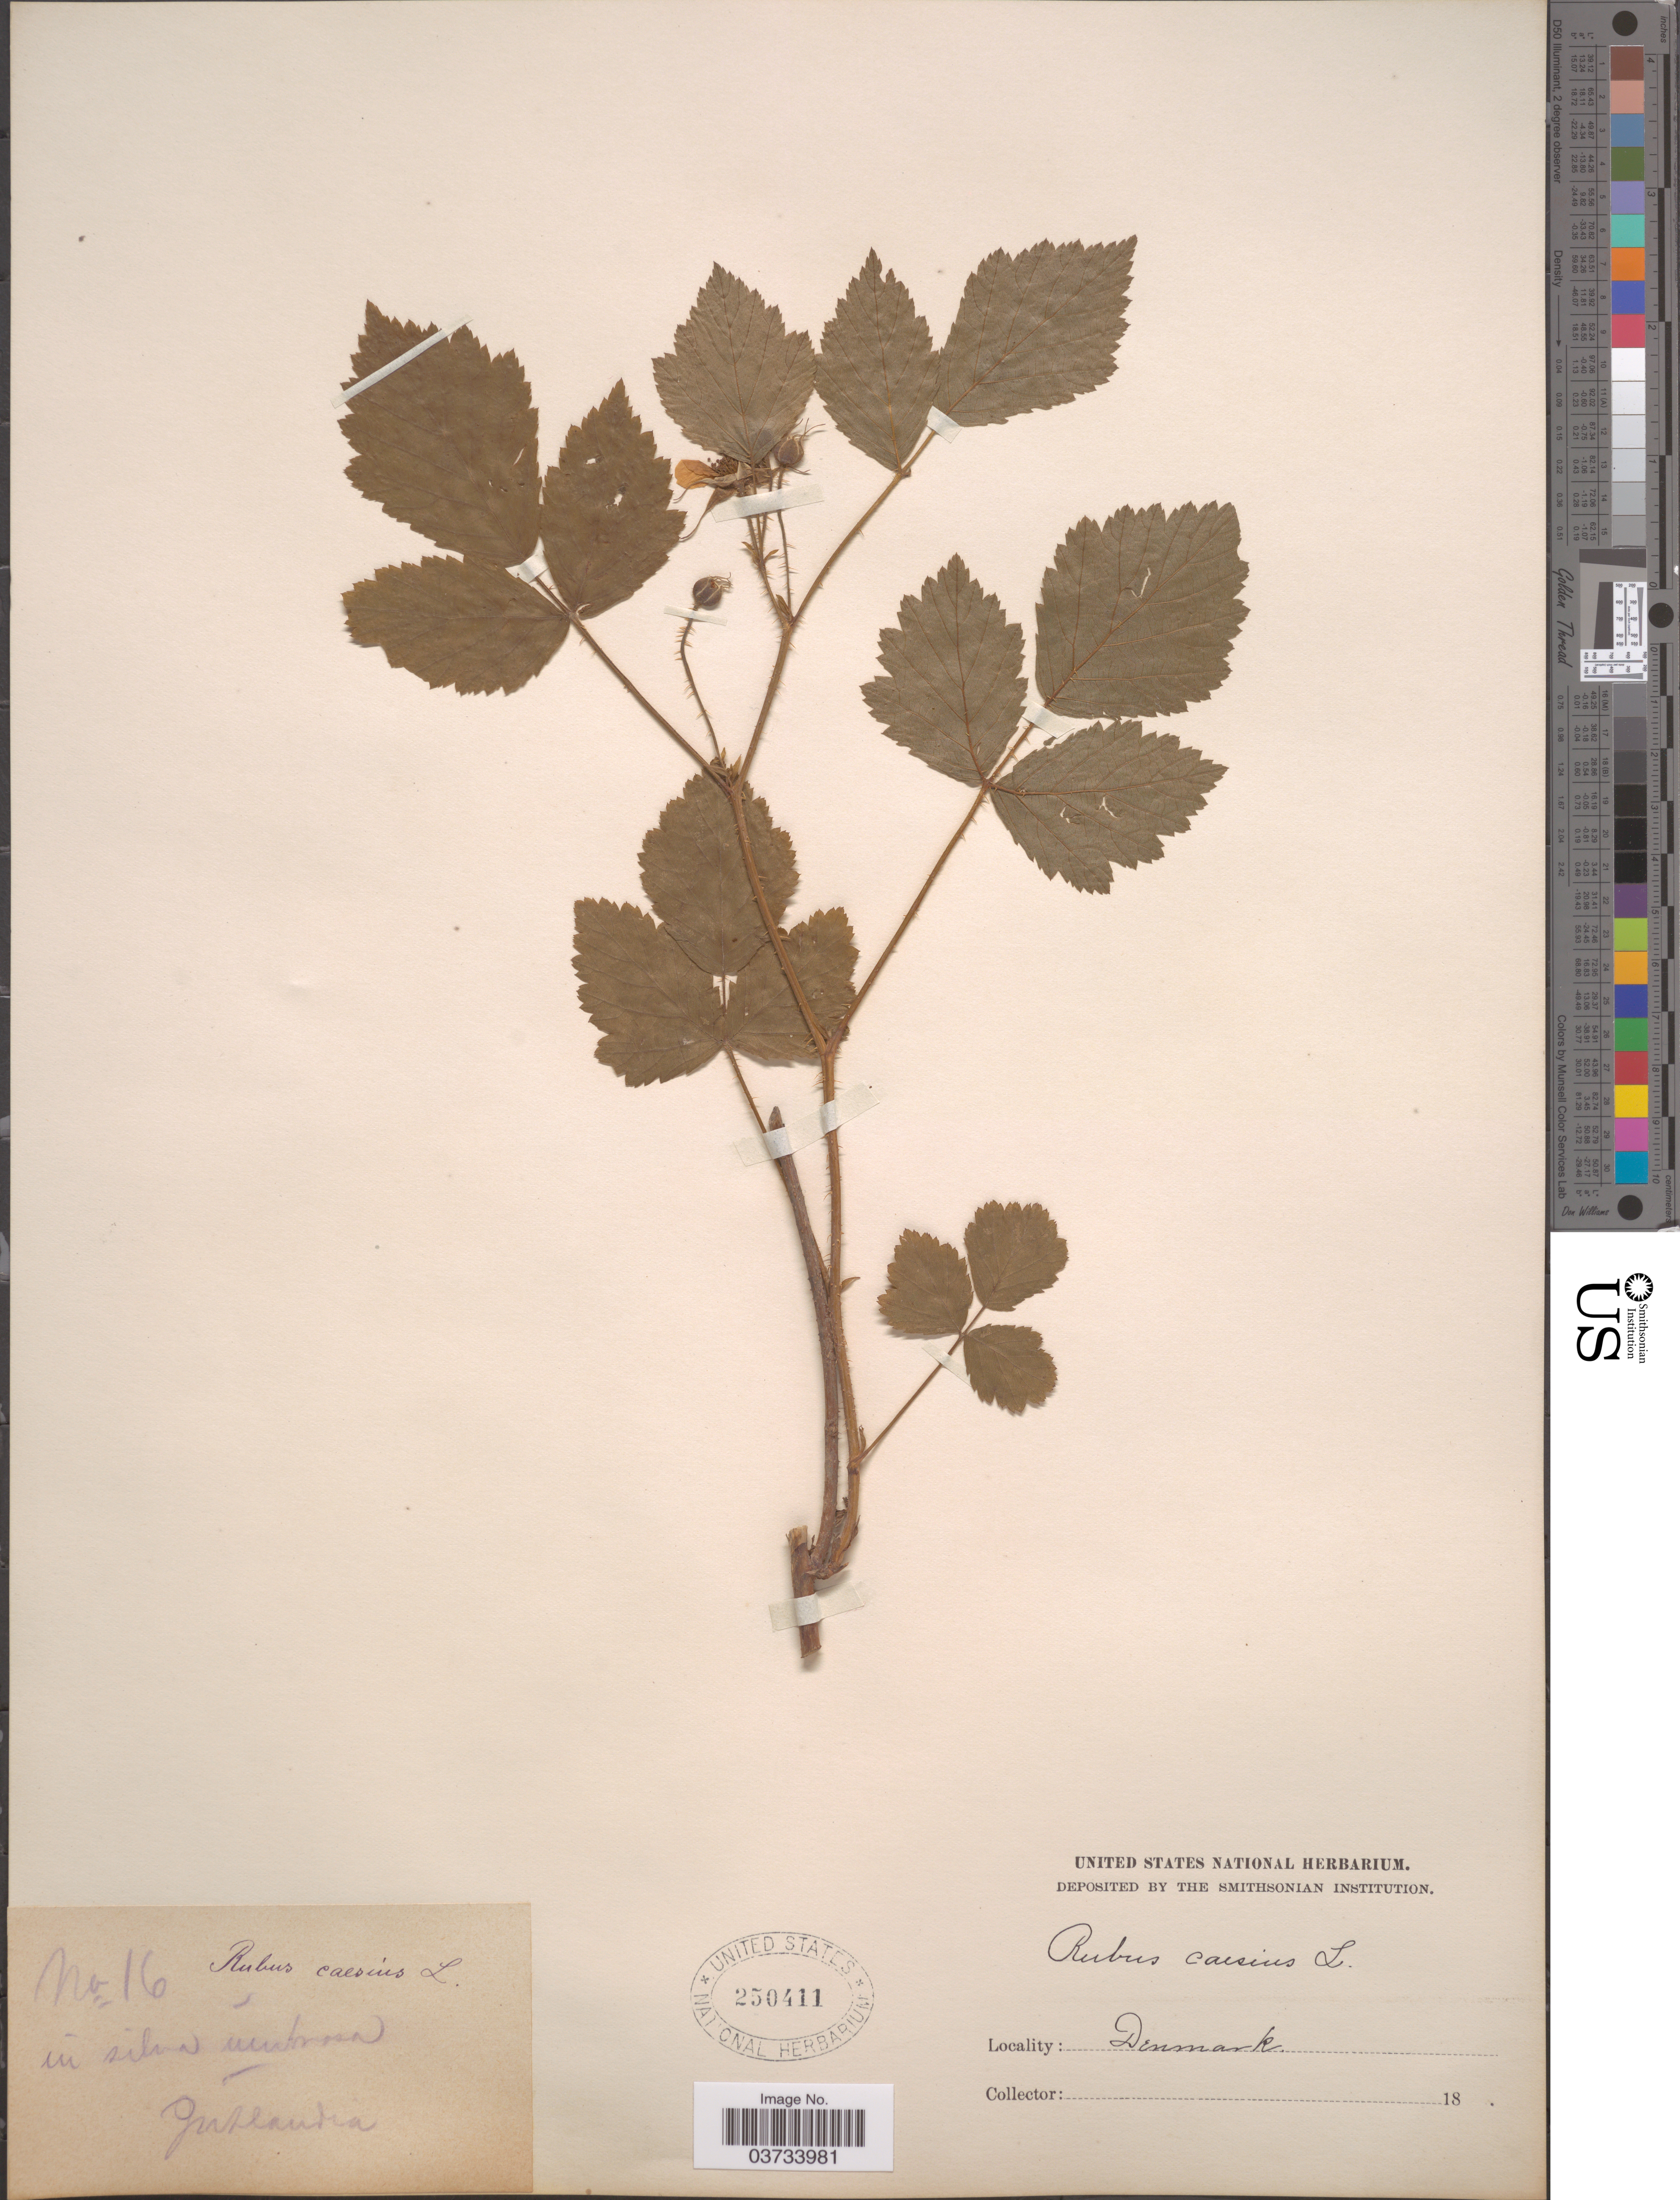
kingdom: Plantae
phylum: Tracheophyta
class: Magnoliopsida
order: Rosales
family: Rosaceae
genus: Rubus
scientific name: Rubus caesius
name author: L.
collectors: ex herb. United States National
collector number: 16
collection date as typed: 18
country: Denmark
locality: Jutlandia.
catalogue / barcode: US 250411